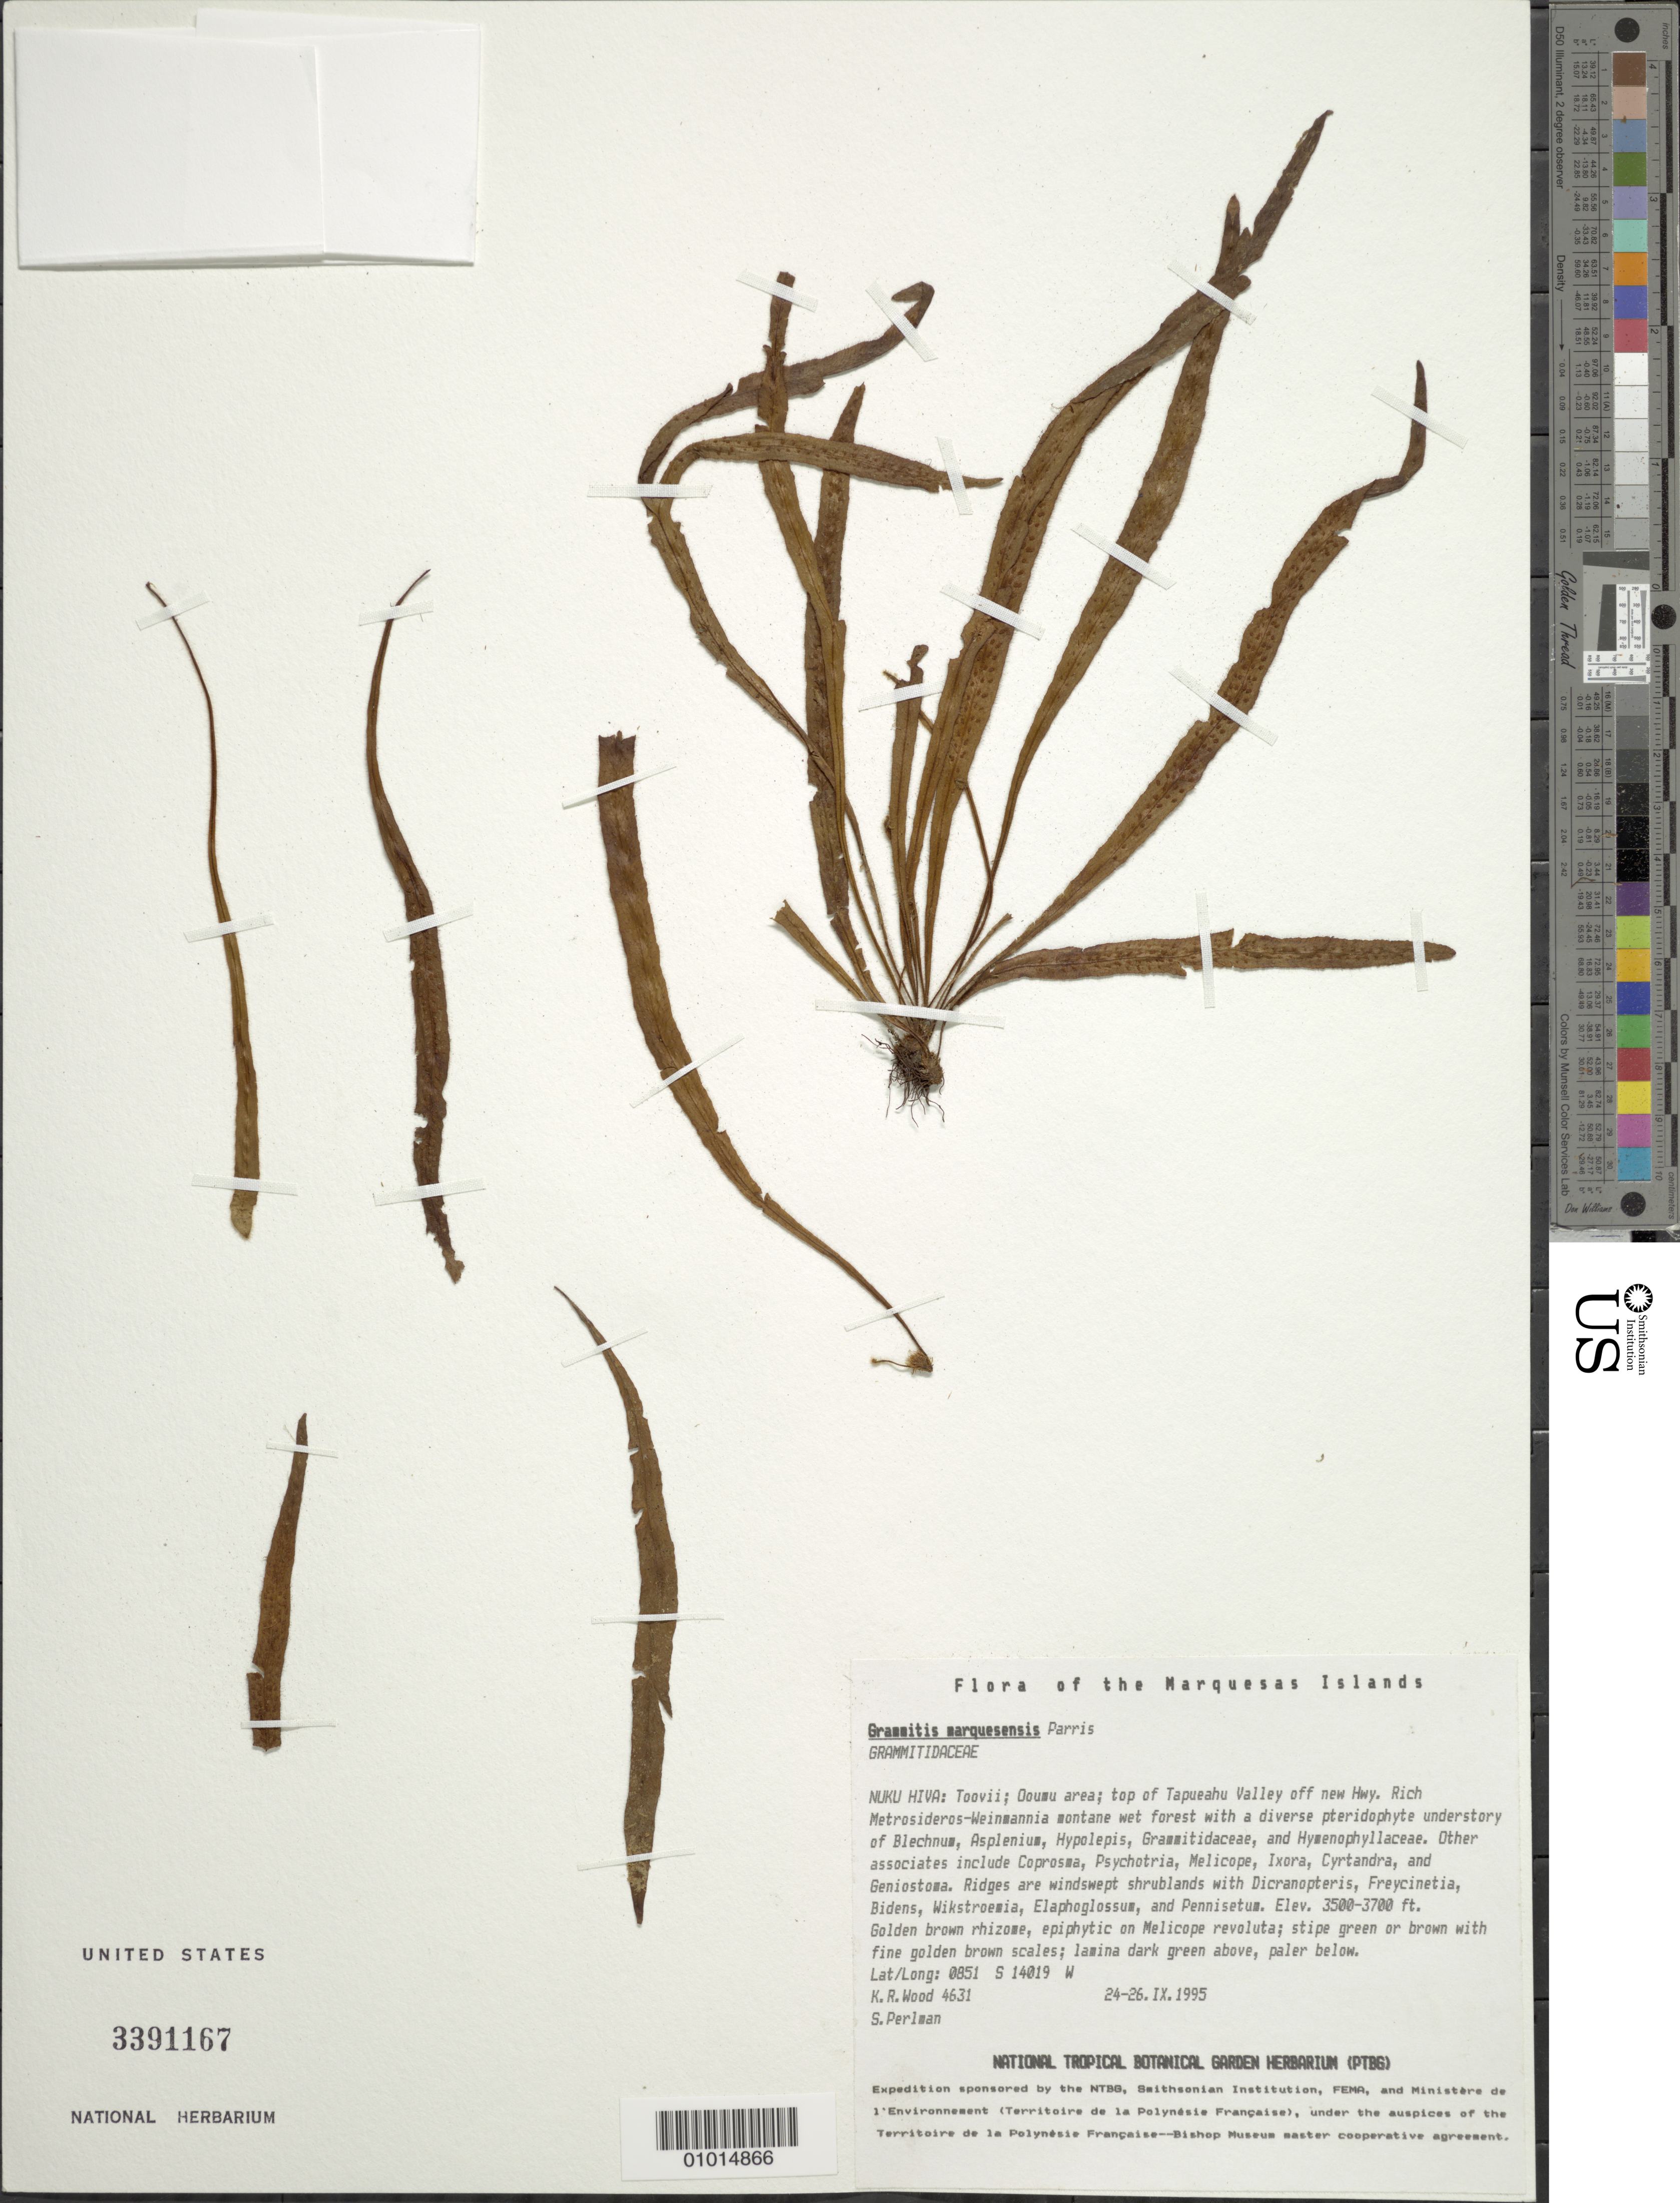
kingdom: Plantae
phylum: Tracheophyta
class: Polypodiopsida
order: Polypodiales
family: Polypodiaceae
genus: Archigrammitis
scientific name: Archigrammitis marquesensis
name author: (Parris) Parris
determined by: Lorence, David H., (PTBG), National Tropical Botanical Garden (UNITED STATES)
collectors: K. R. Wood & S. P. Perlman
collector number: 4631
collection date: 1995-09-24/1995-09-26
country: French Polynesia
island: Nuku Hiva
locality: Toovii, Ooumu area, top of Tapueahu Valley off new hwy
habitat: Rich Metrosideros-Weinmannia montane wet forests w/ diverse pteridophyte understory (Blechnum, Asplenium, Hypolepis, Grammitidaceae, Hymenophyllaceae)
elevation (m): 1067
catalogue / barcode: US 3391167